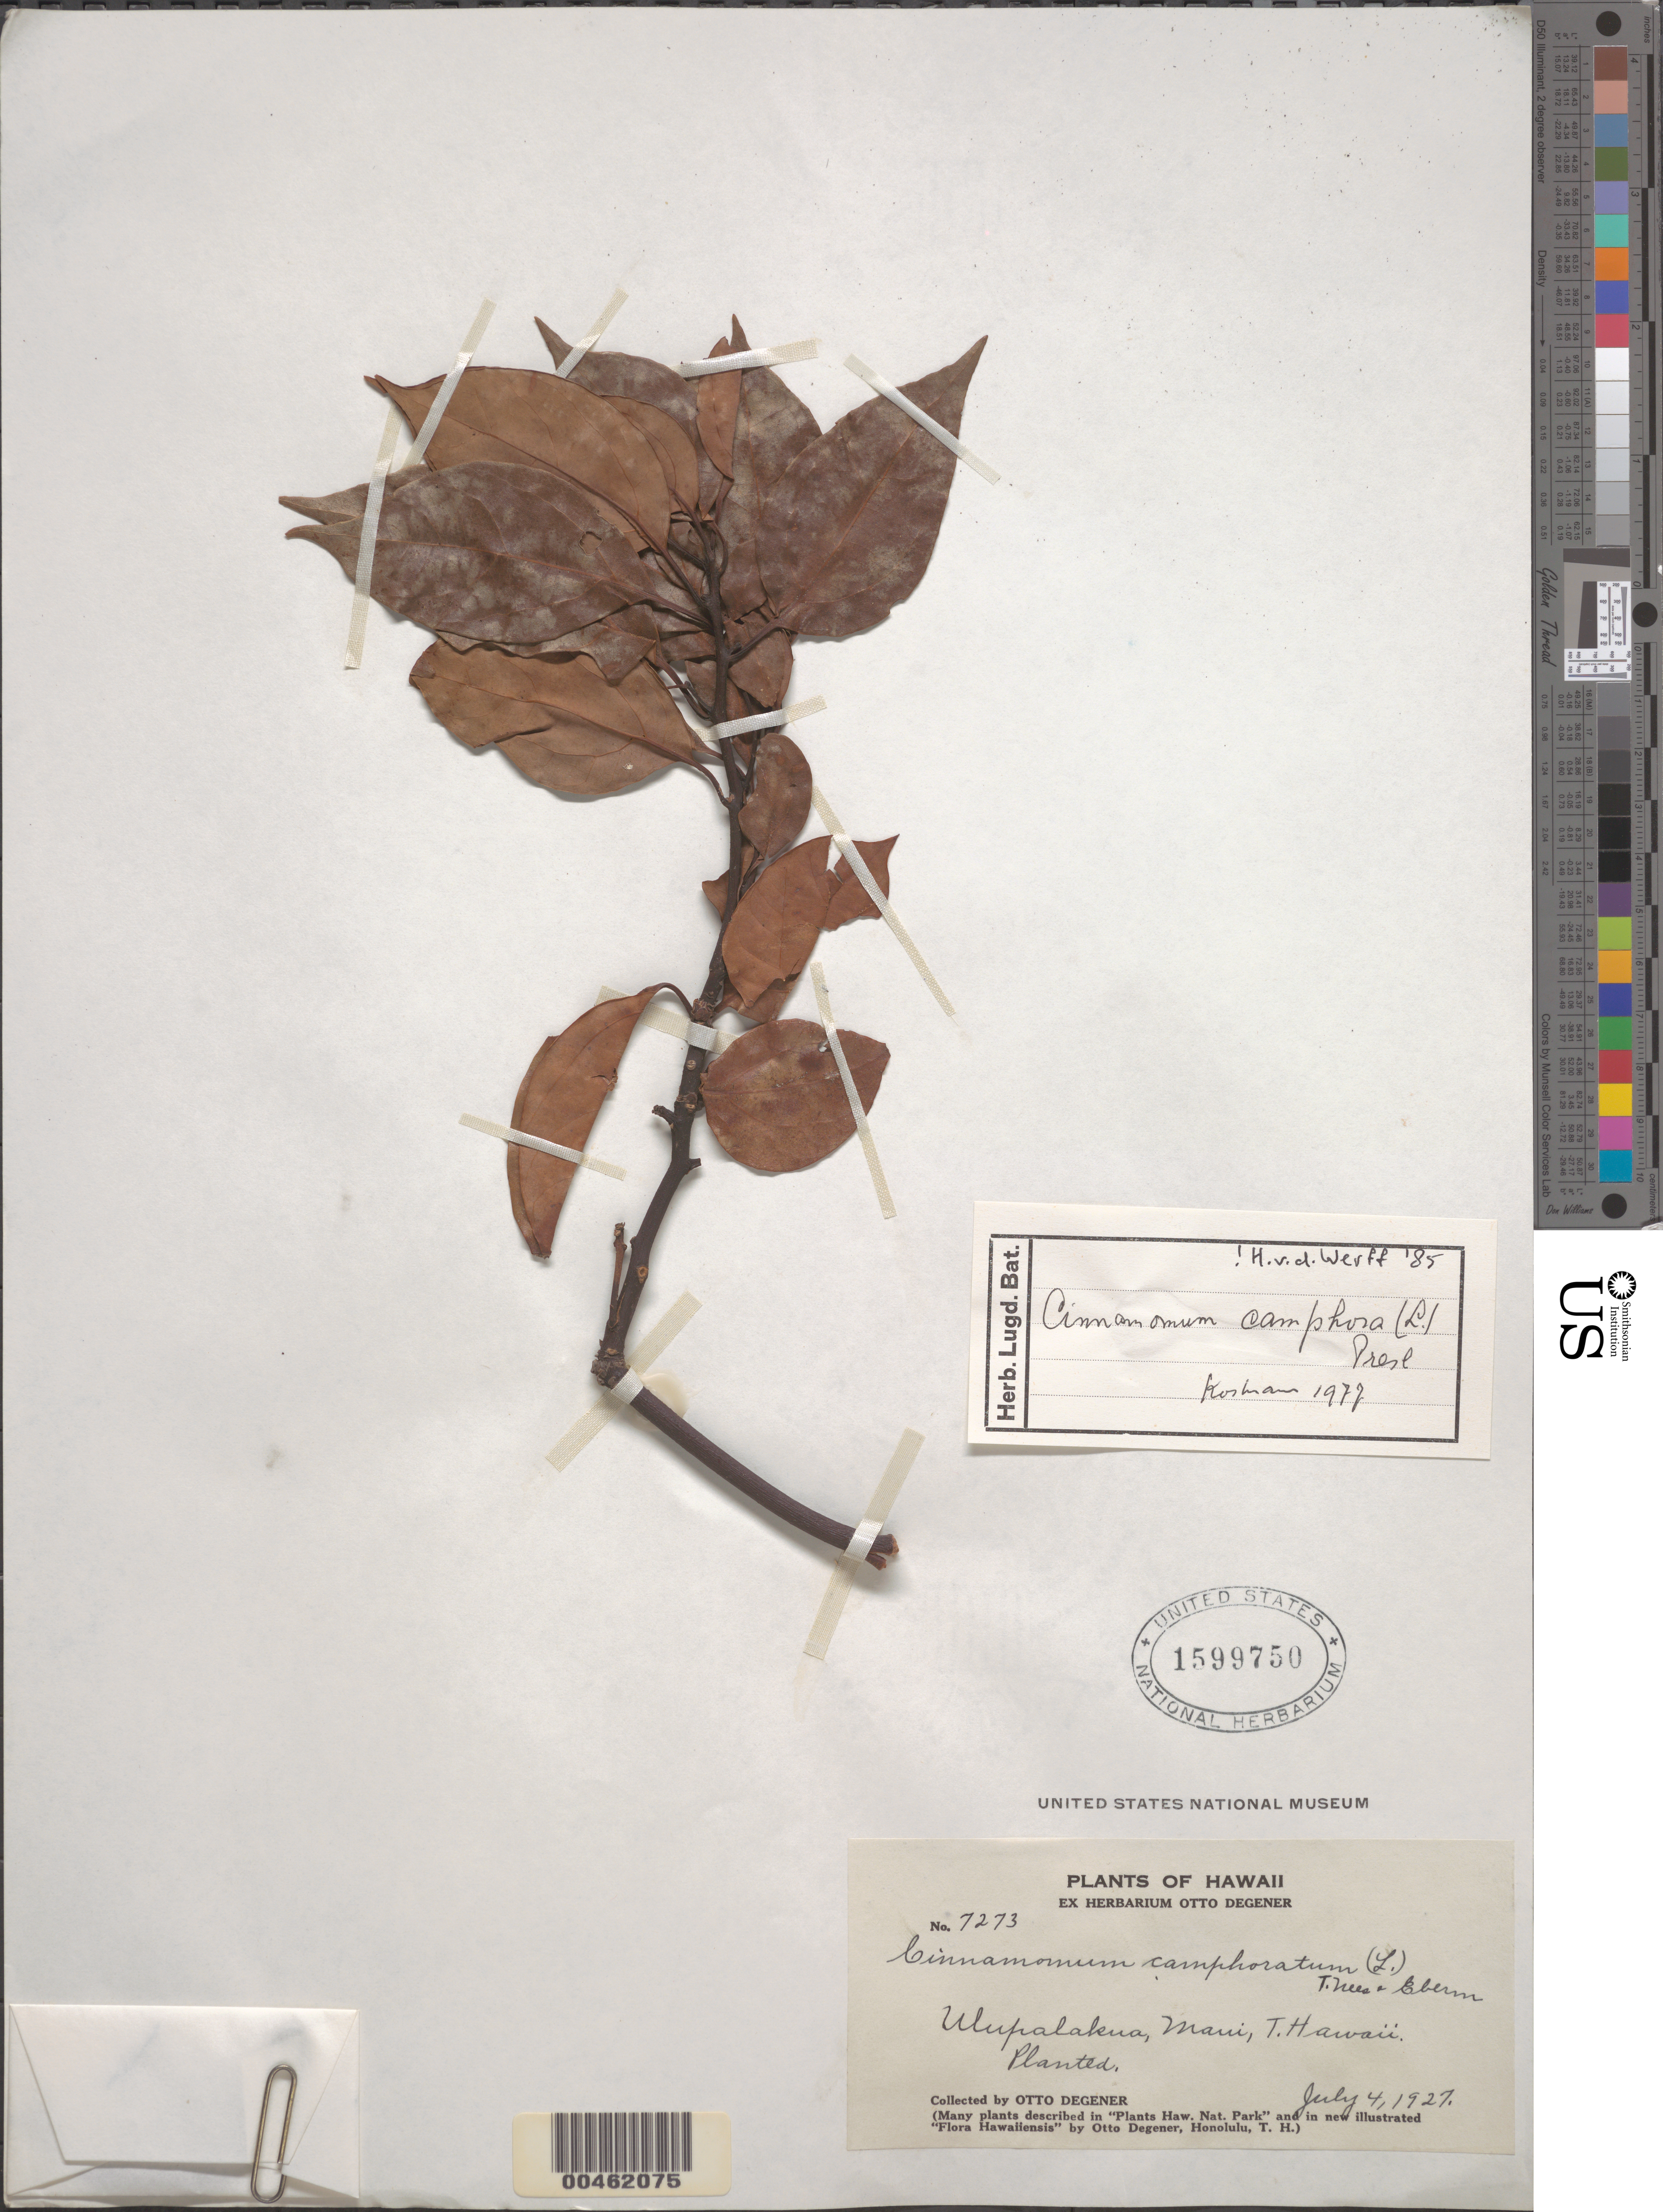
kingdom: Plantae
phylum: Tracheophyta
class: Magnoliopsida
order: Laurales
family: Lauraceae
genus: Cinnamomum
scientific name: Cinnamomum camphora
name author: (L.) J. Presl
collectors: O. Degener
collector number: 7273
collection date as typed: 4 Jul 1927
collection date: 1927-07-04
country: United States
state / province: Hawaii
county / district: Maui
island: Maui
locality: Ulupalakua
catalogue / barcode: US 1599750